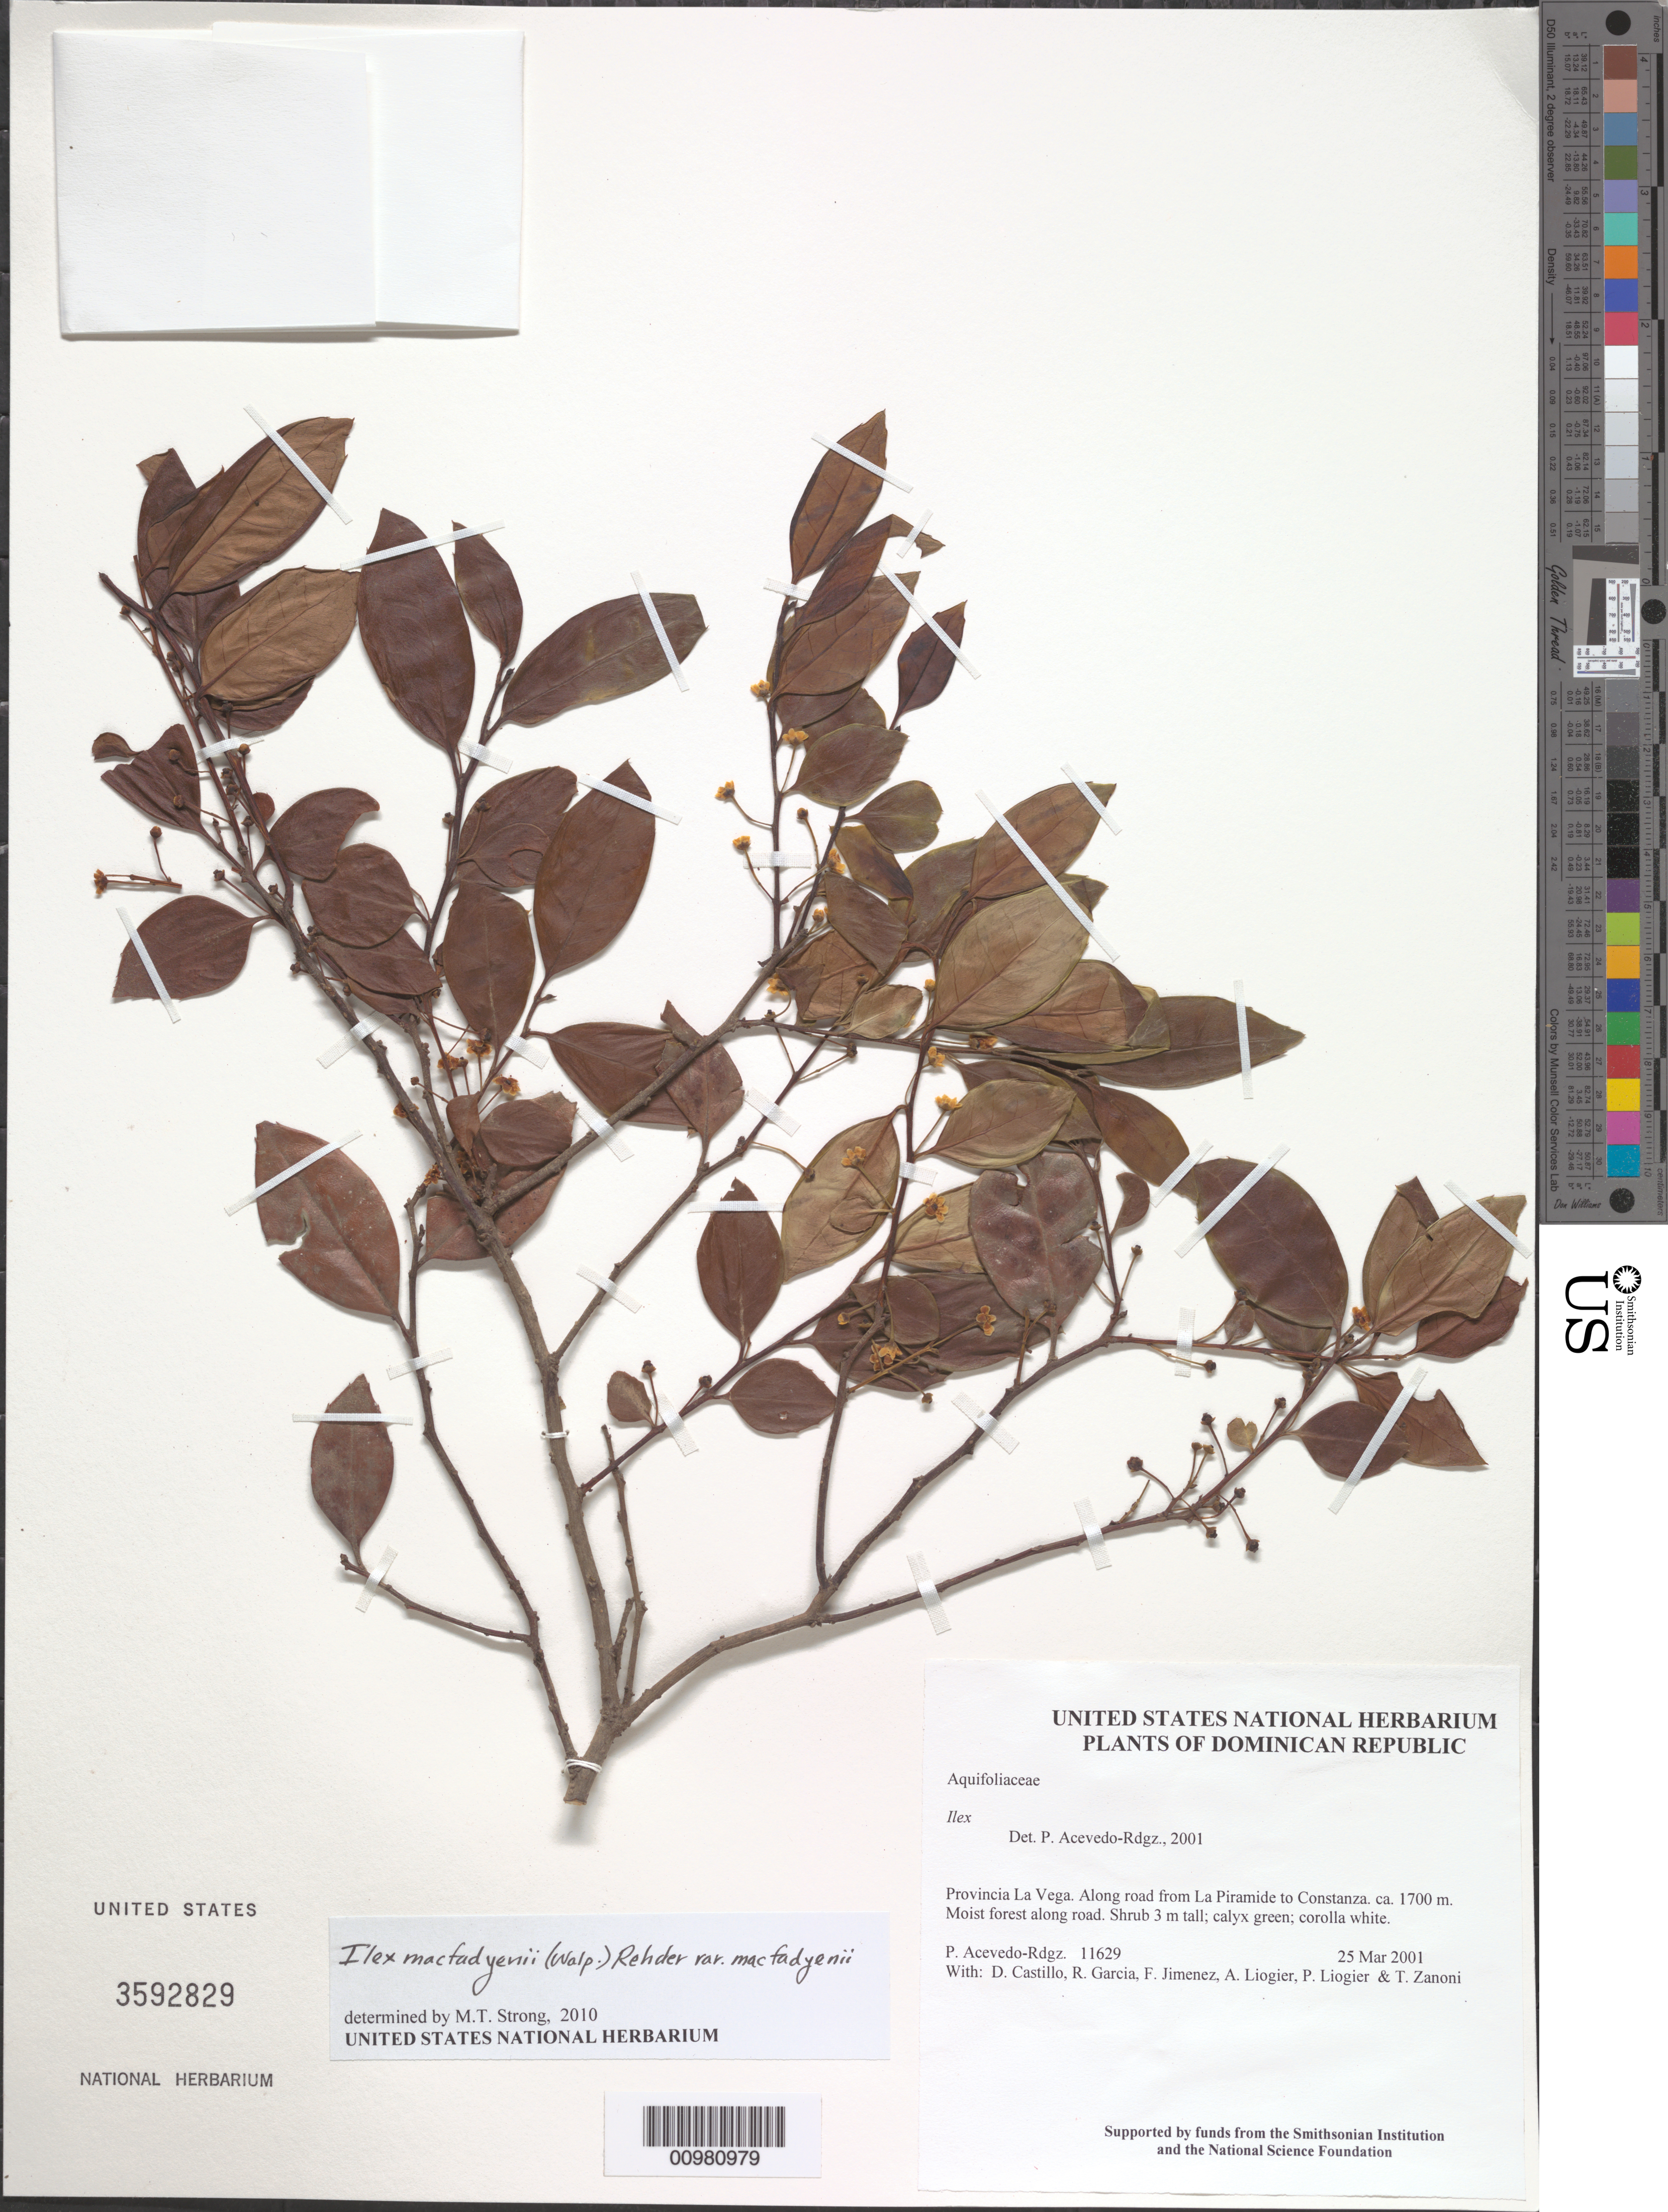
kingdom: Plantae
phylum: Tracheophyta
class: Magnoliopsida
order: Aquifoliales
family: Aquifoliaceae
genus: Ilex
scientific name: Ilex macfadyenii var. macfadyenii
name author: (Walp.) Rehder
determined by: Strong, M. T., (US), Smithsonian Institution - National Museum of Natural History (UNITED STATES)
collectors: P. Acevedo-Rodr., D. Castillo, R. G. García, F. Jimenez, A. H. Liogier, M. P. Liogier & T. A. Zanoni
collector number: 11629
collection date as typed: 25 Mar 2001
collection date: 2001-03-25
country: Dominican Republic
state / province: La Vega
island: Hispaniola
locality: Provincia La Vega. Along road from La Piramide to Constanza.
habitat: Moist forest along road.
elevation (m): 1700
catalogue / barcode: US 3592829